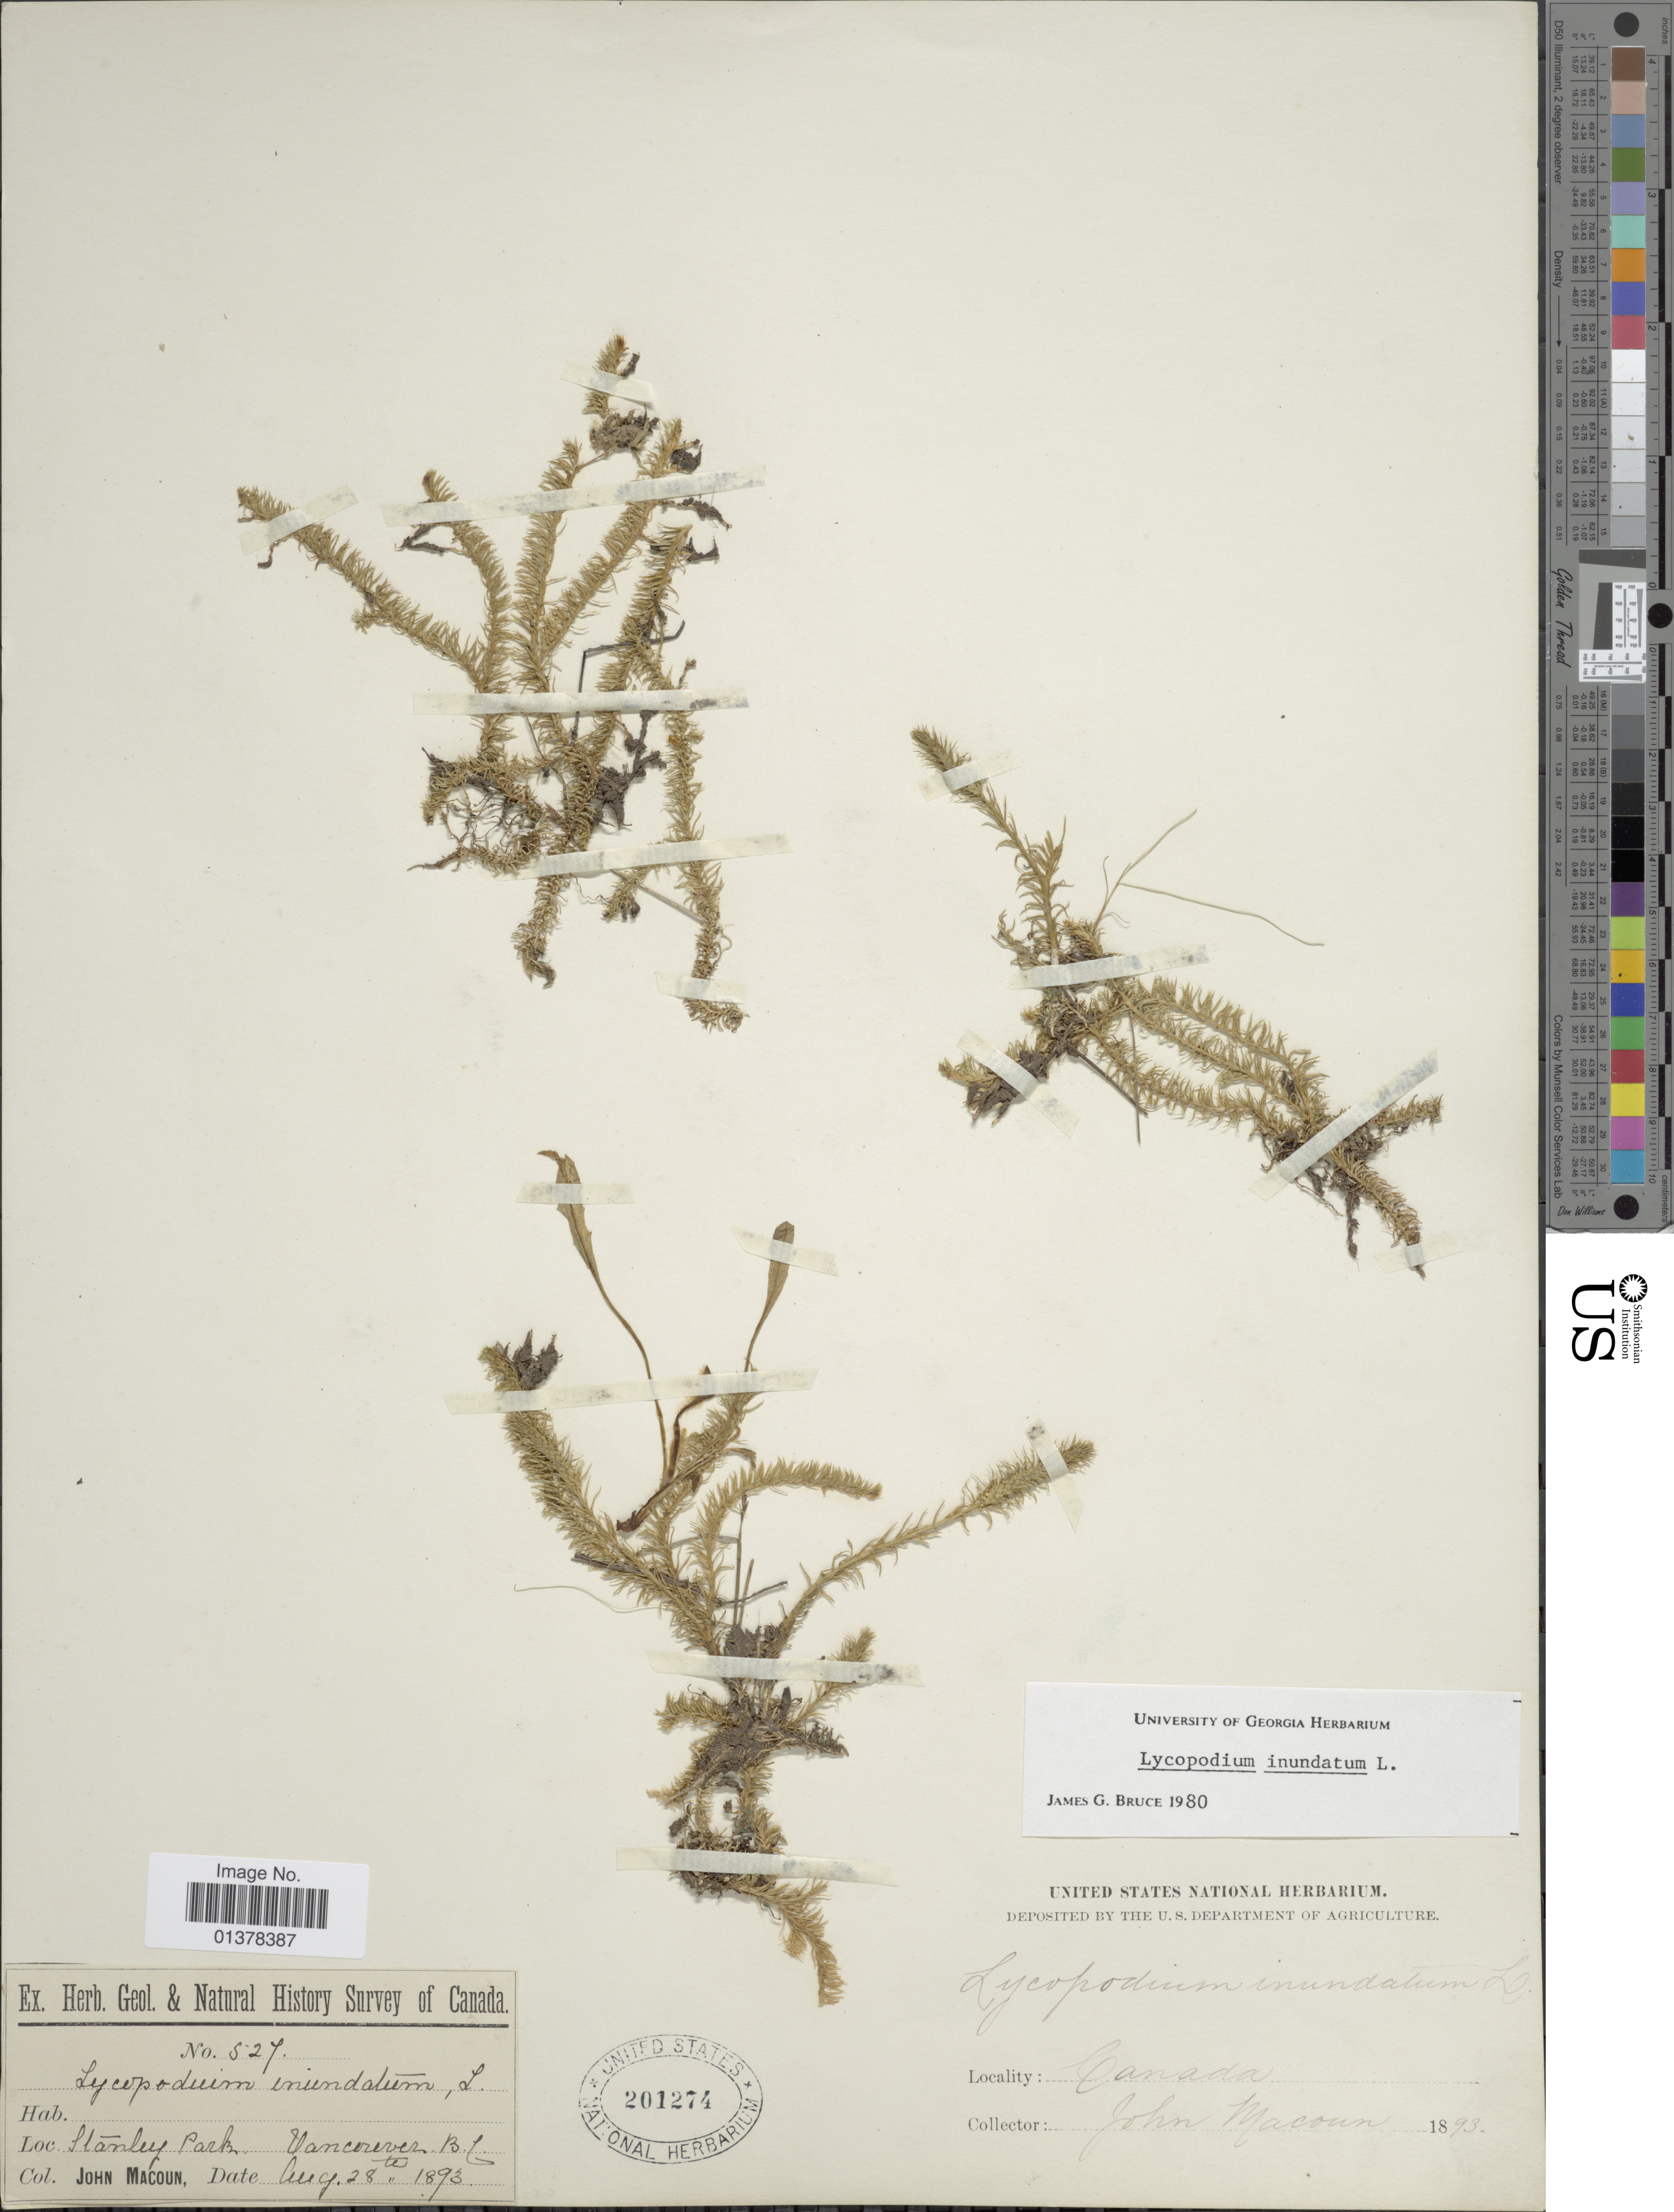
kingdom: Plantae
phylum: Tracheophyta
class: Lycopodiopsida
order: Lycopodiales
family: Lycopodiaceae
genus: Lycopodiella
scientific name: Lycopodiella inundata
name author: (L.) Holub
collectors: J. Macoun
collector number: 527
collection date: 1893-08-28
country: Canada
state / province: British Columbia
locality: Stanley Park, Vancouver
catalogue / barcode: US 201274